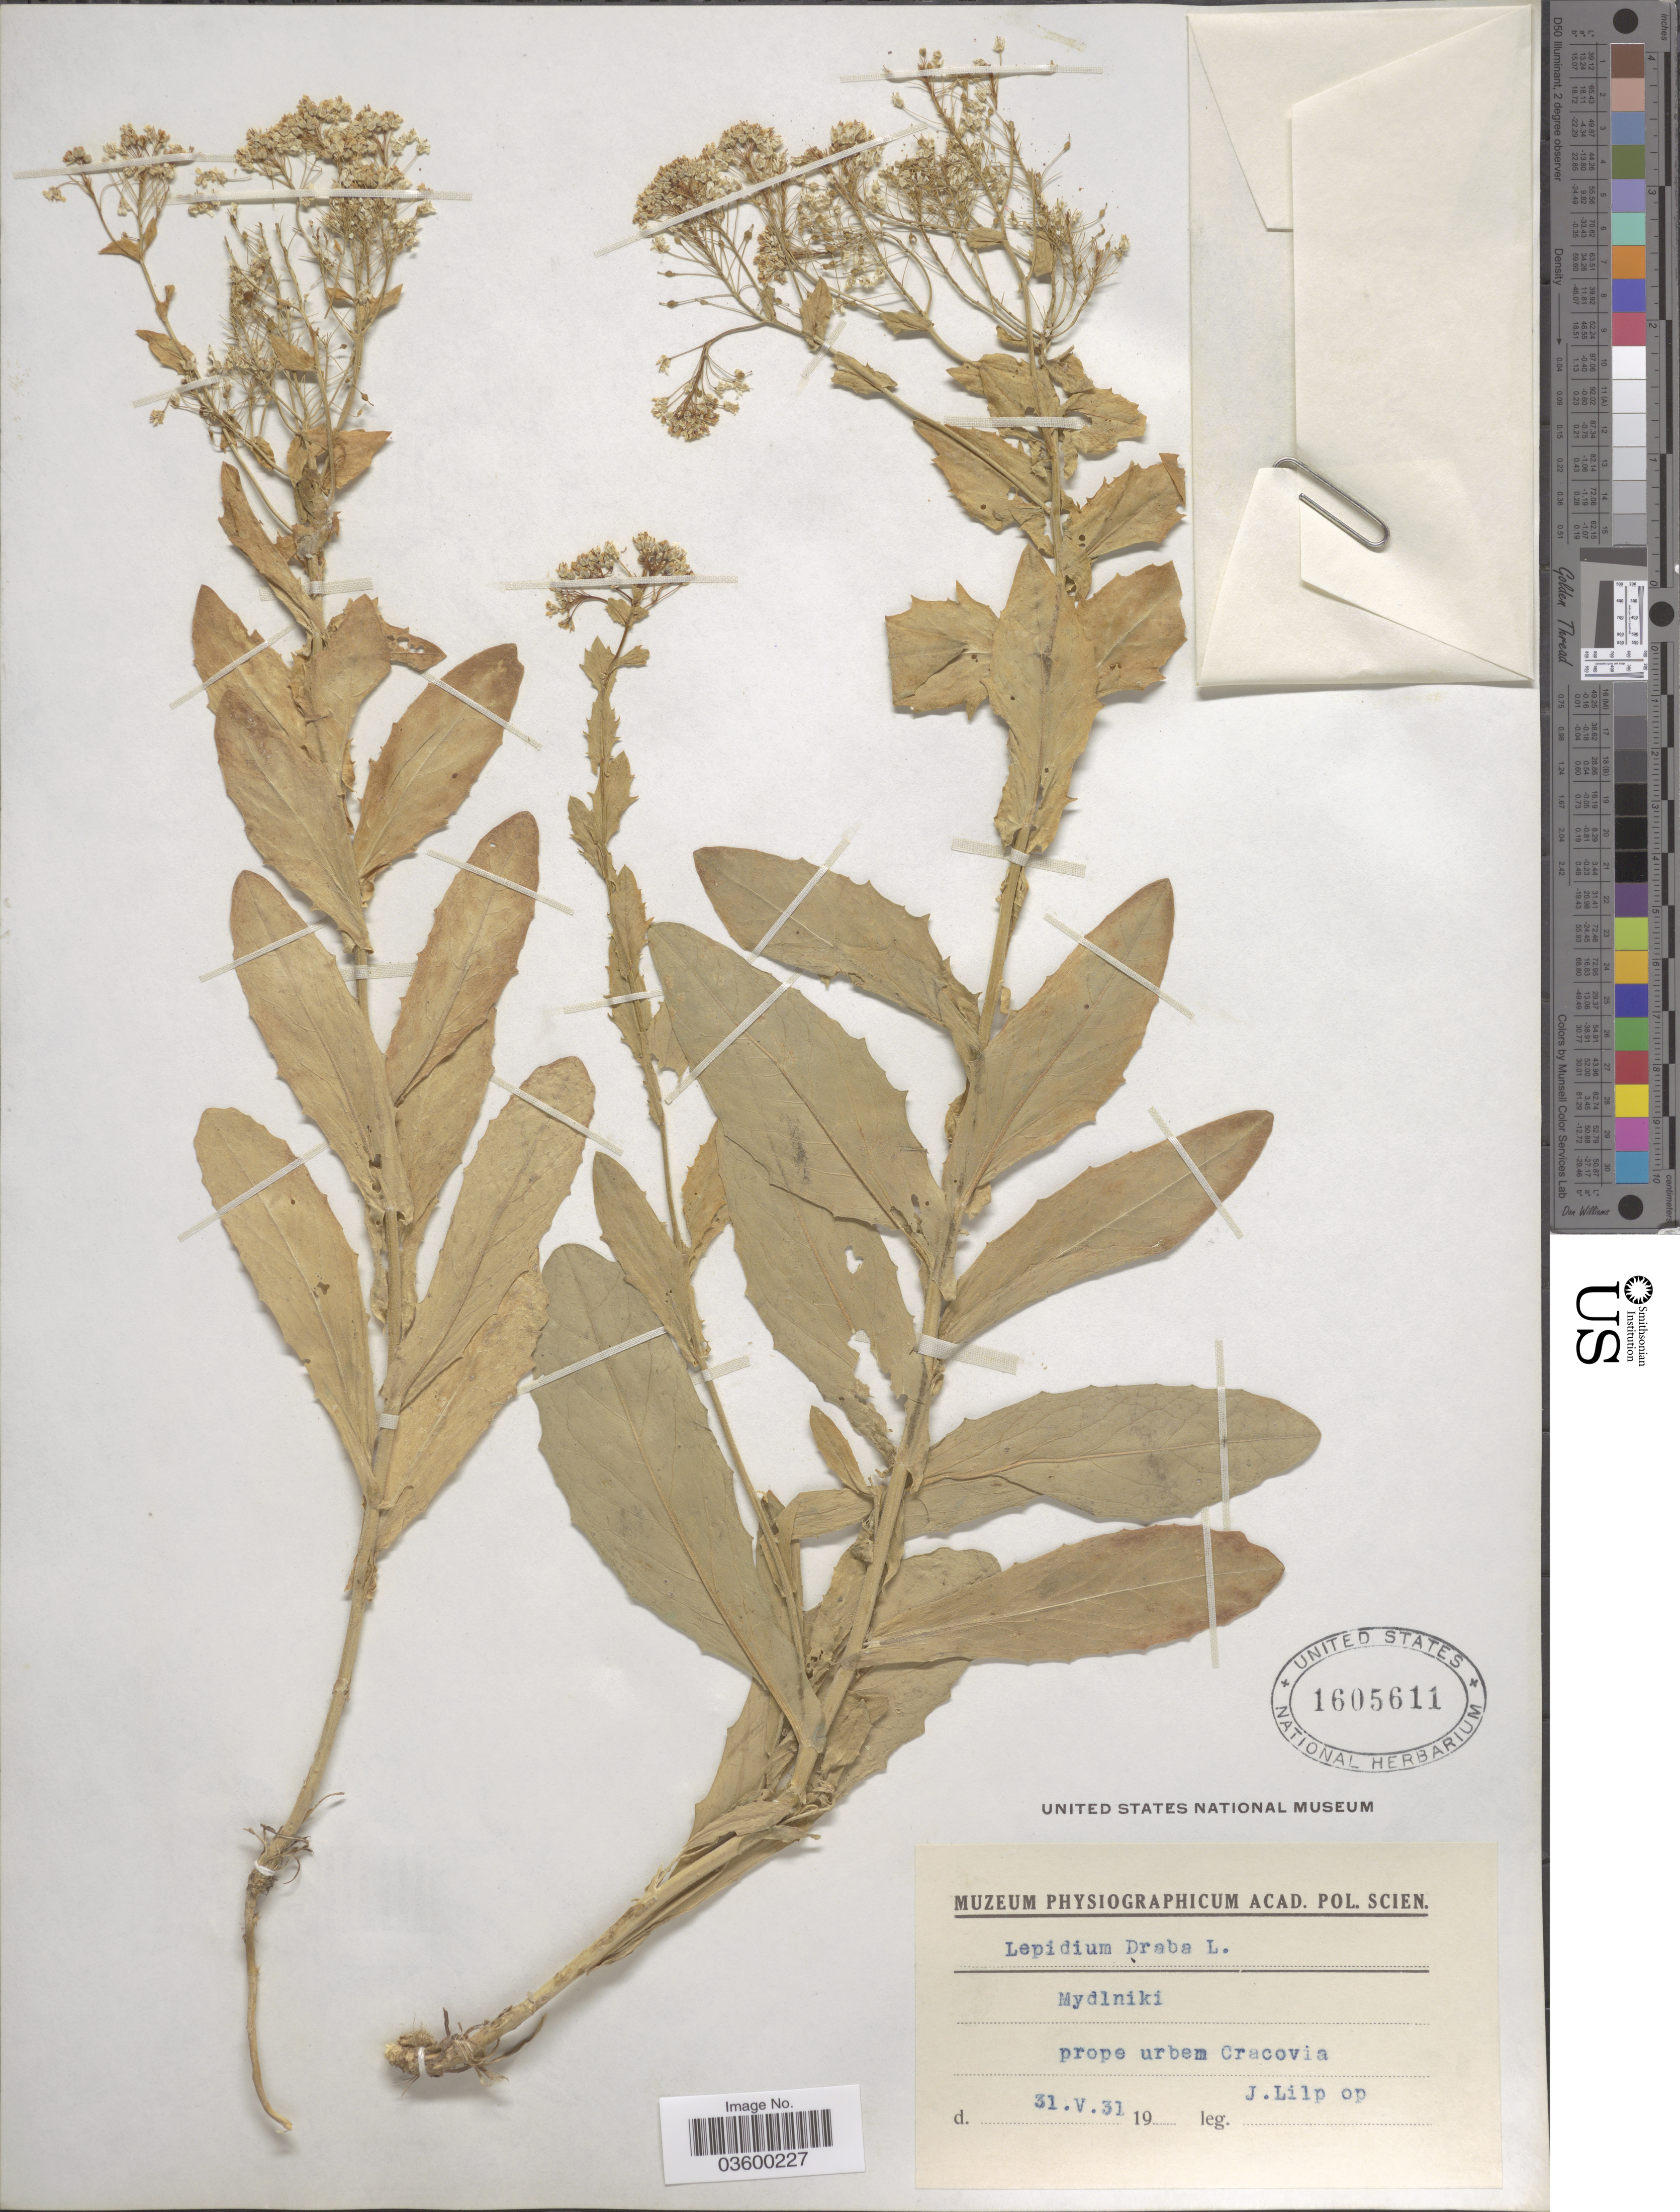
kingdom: Plantae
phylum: Tracheophyta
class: Magnoliopsida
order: Brassicales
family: Brassicaceae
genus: Lepidium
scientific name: Lepidium draba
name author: L.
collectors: J. Lilpop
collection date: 1931-05-31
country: Poland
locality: Mydlniki prope urbem Cracovia.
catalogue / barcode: US 1605611